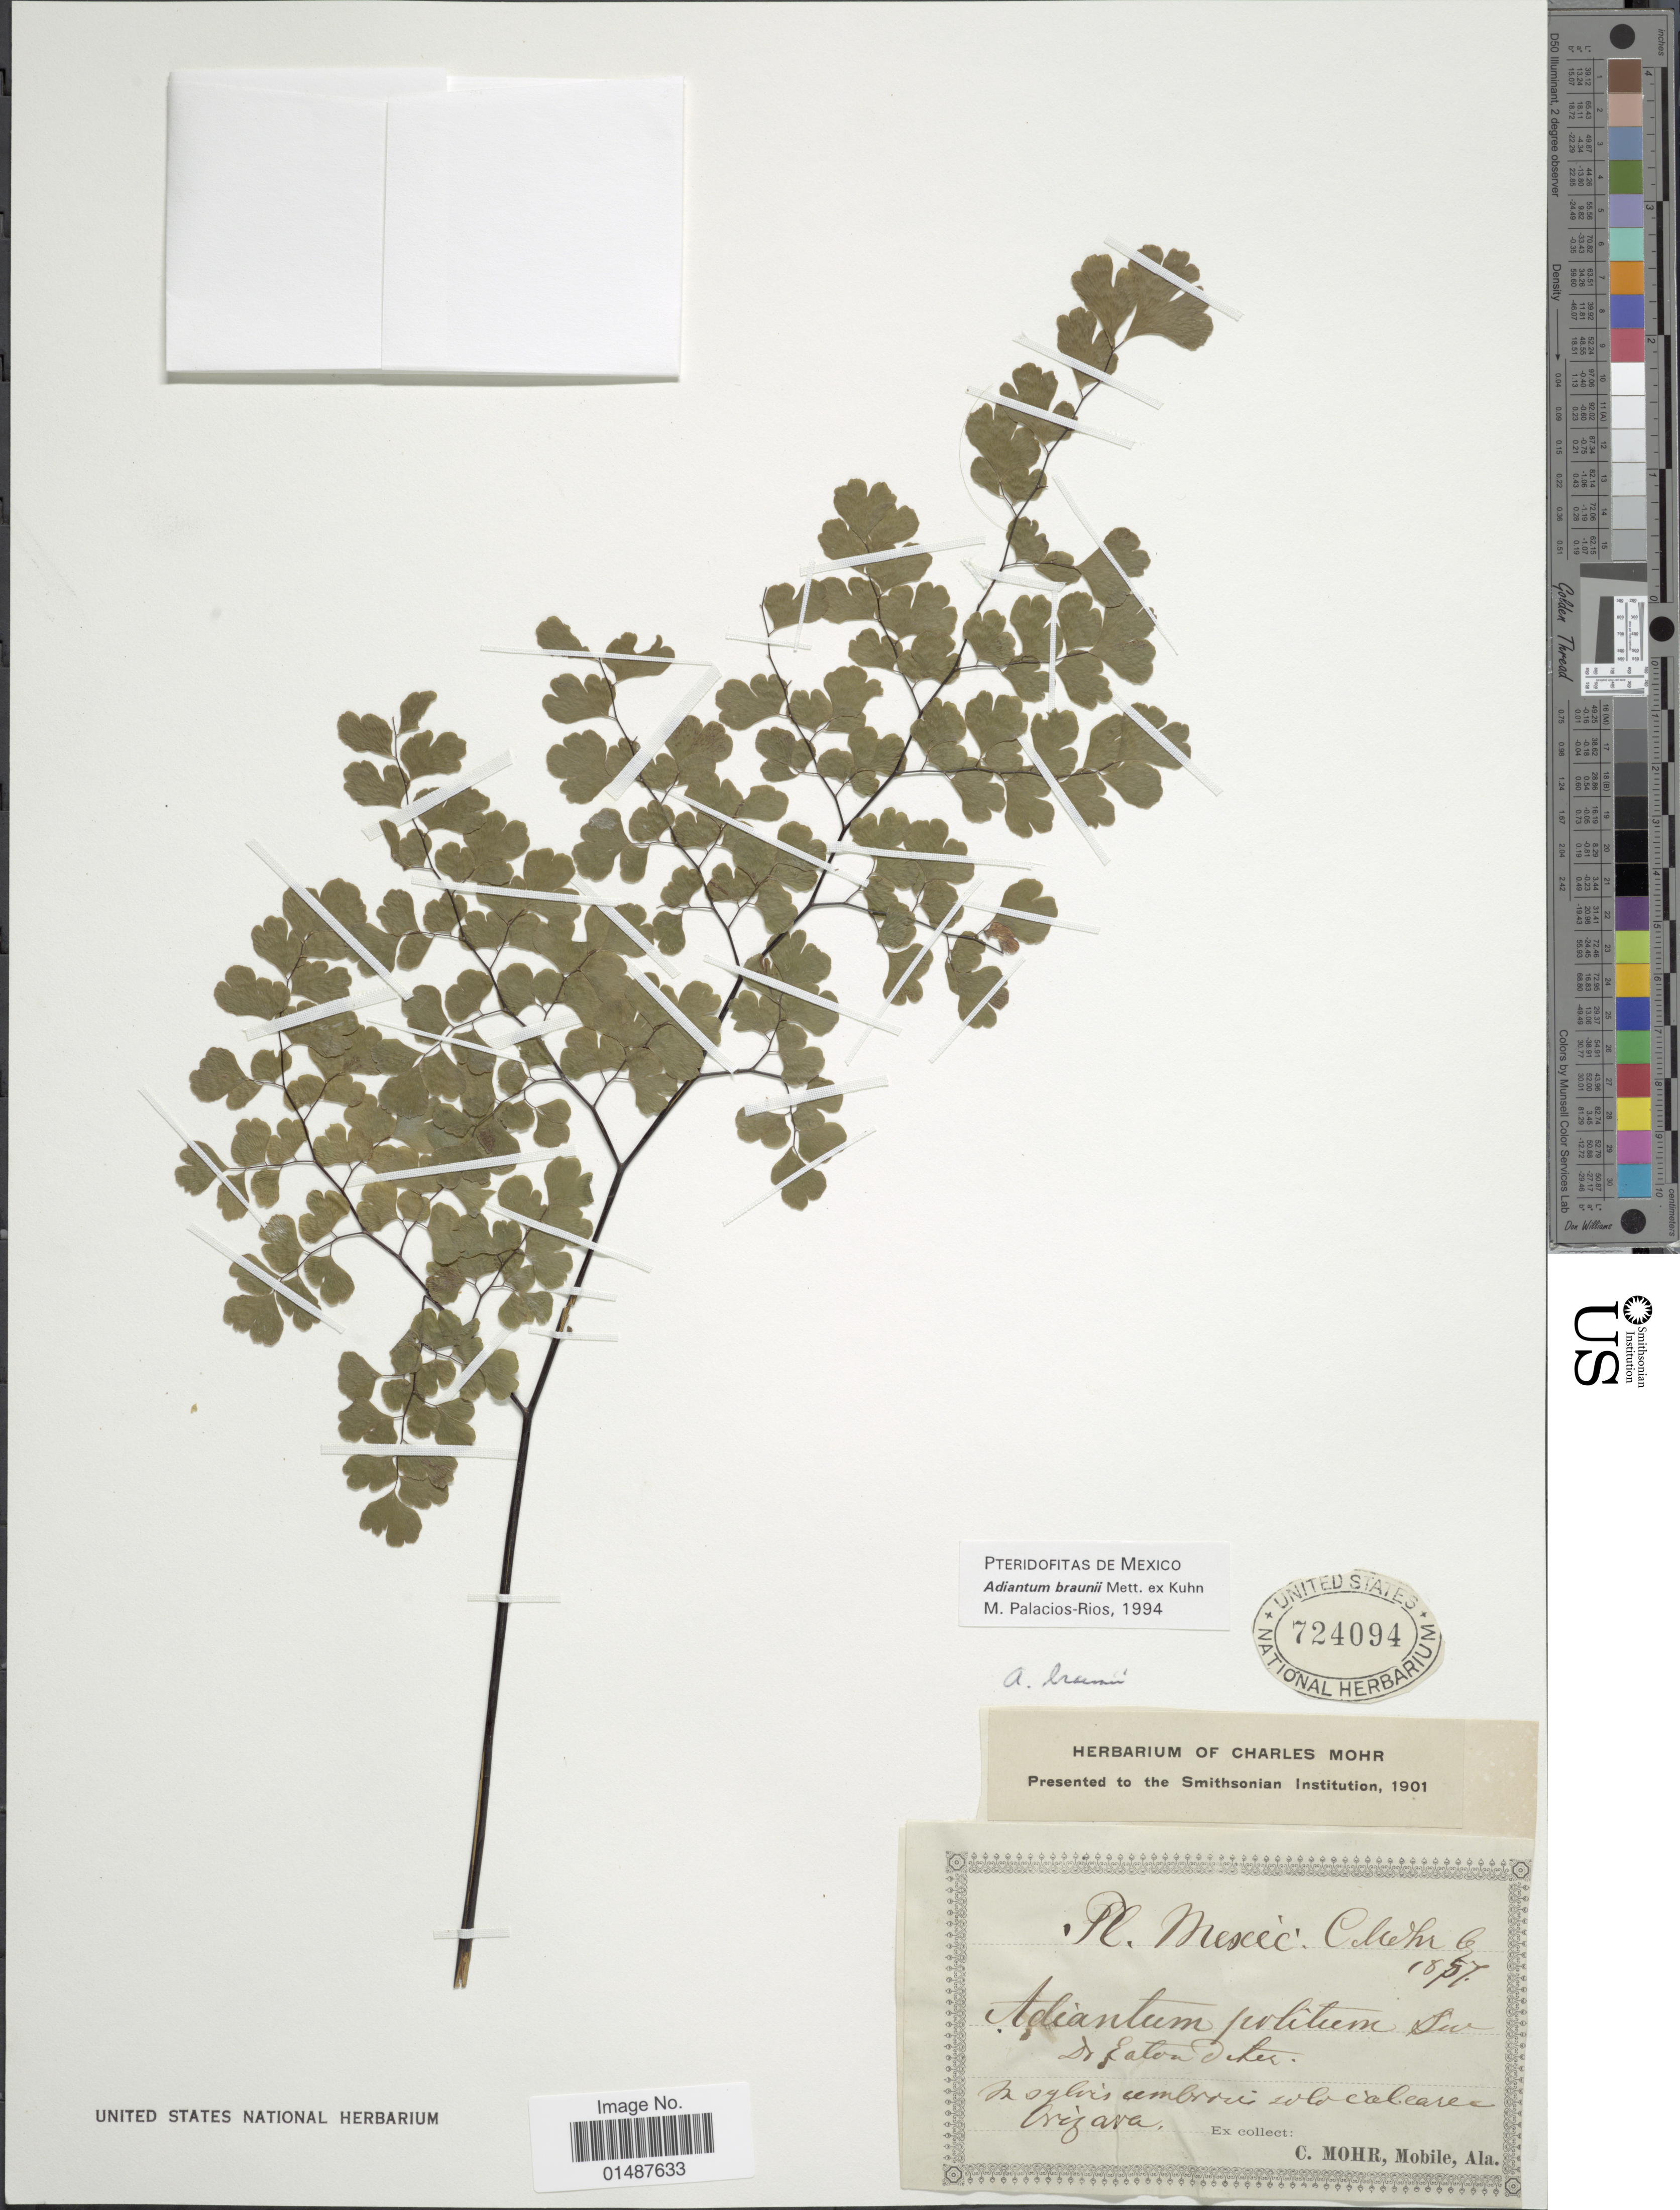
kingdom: Plantae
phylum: Tracheophyta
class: Polypodiopsida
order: Polypodiales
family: Pteridaceae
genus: Adiantum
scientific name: Adiantum braunii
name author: Mett. ex Kuhn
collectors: Mohr, C. T. (herbarium)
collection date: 1857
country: Mexico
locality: In sylvis umbrosis solo calcarea Orizava [interpreted]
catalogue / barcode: US 724094